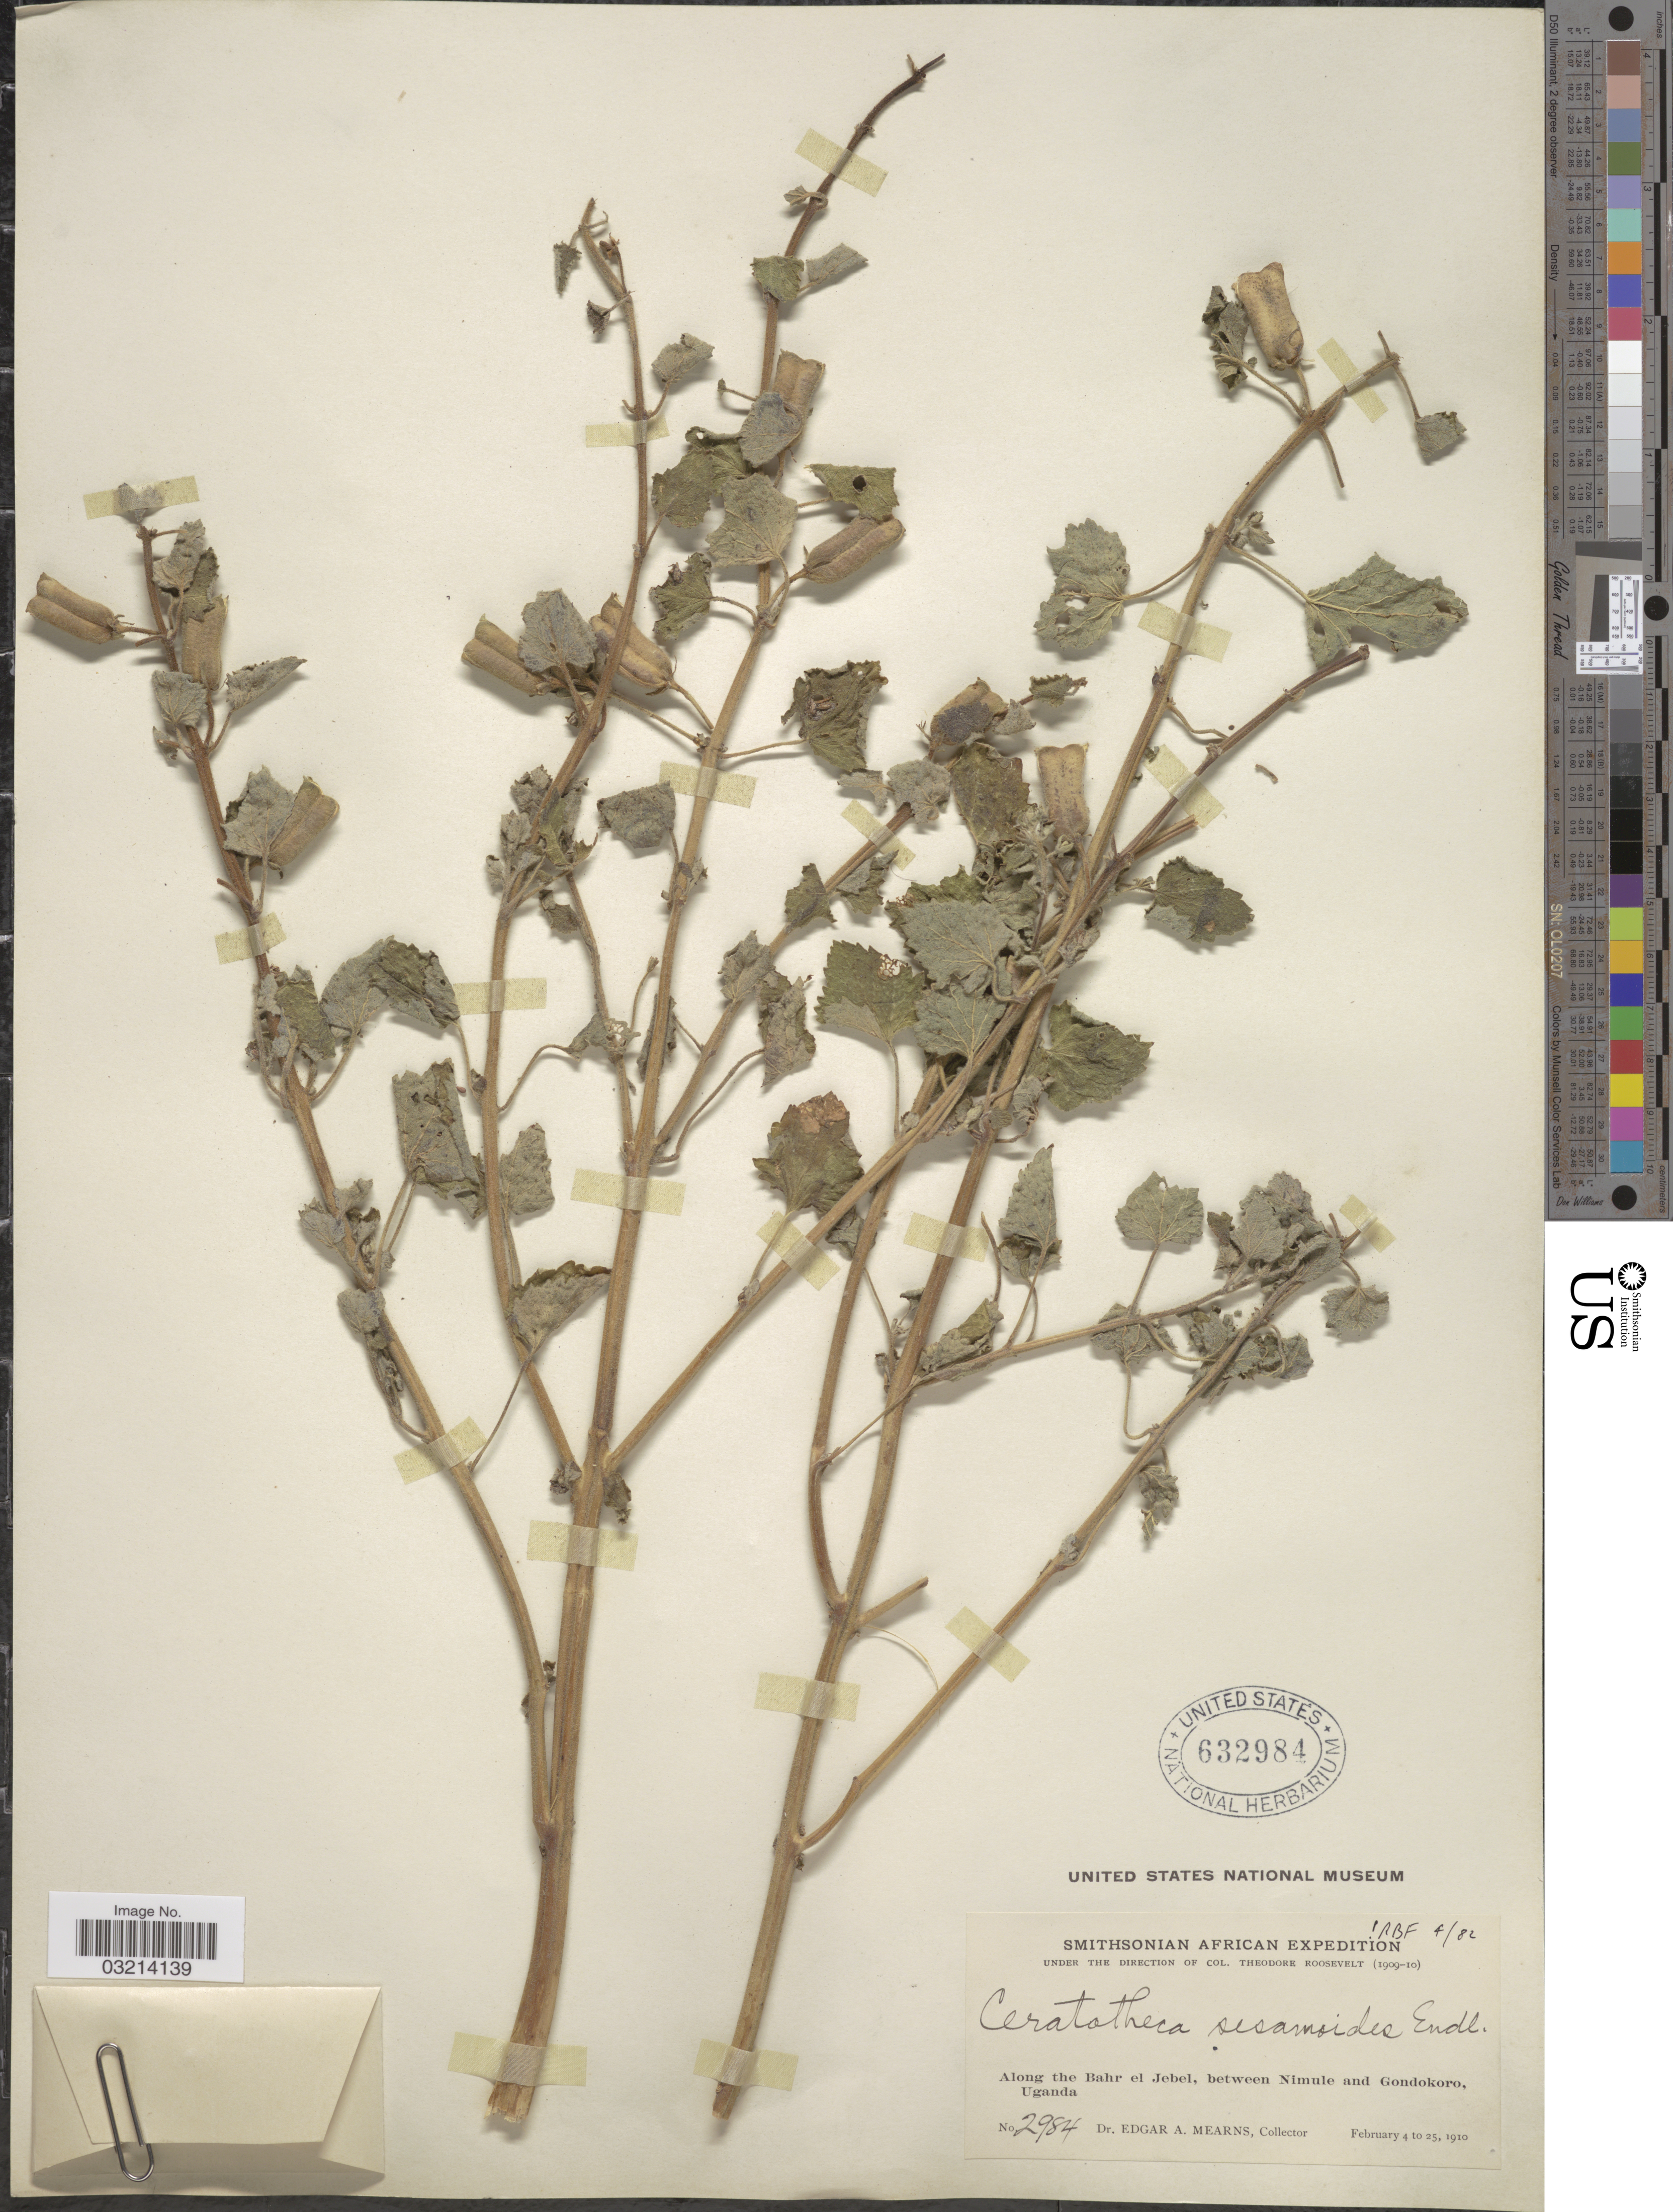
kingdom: Plantae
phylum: Tracheophyta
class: Magnoliopsida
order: Lamiales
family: Pedaliaceae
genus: Ceratotheca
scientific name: Ceratotheca sesamoides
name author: Endl.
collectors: E. A. Mearns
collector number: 2984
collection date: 1910-02-04/1910-02-25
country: Uganda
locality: Along the Bahr el Jebel, between Nimule and Gondokoro, Uganda.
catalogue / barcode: US 632984